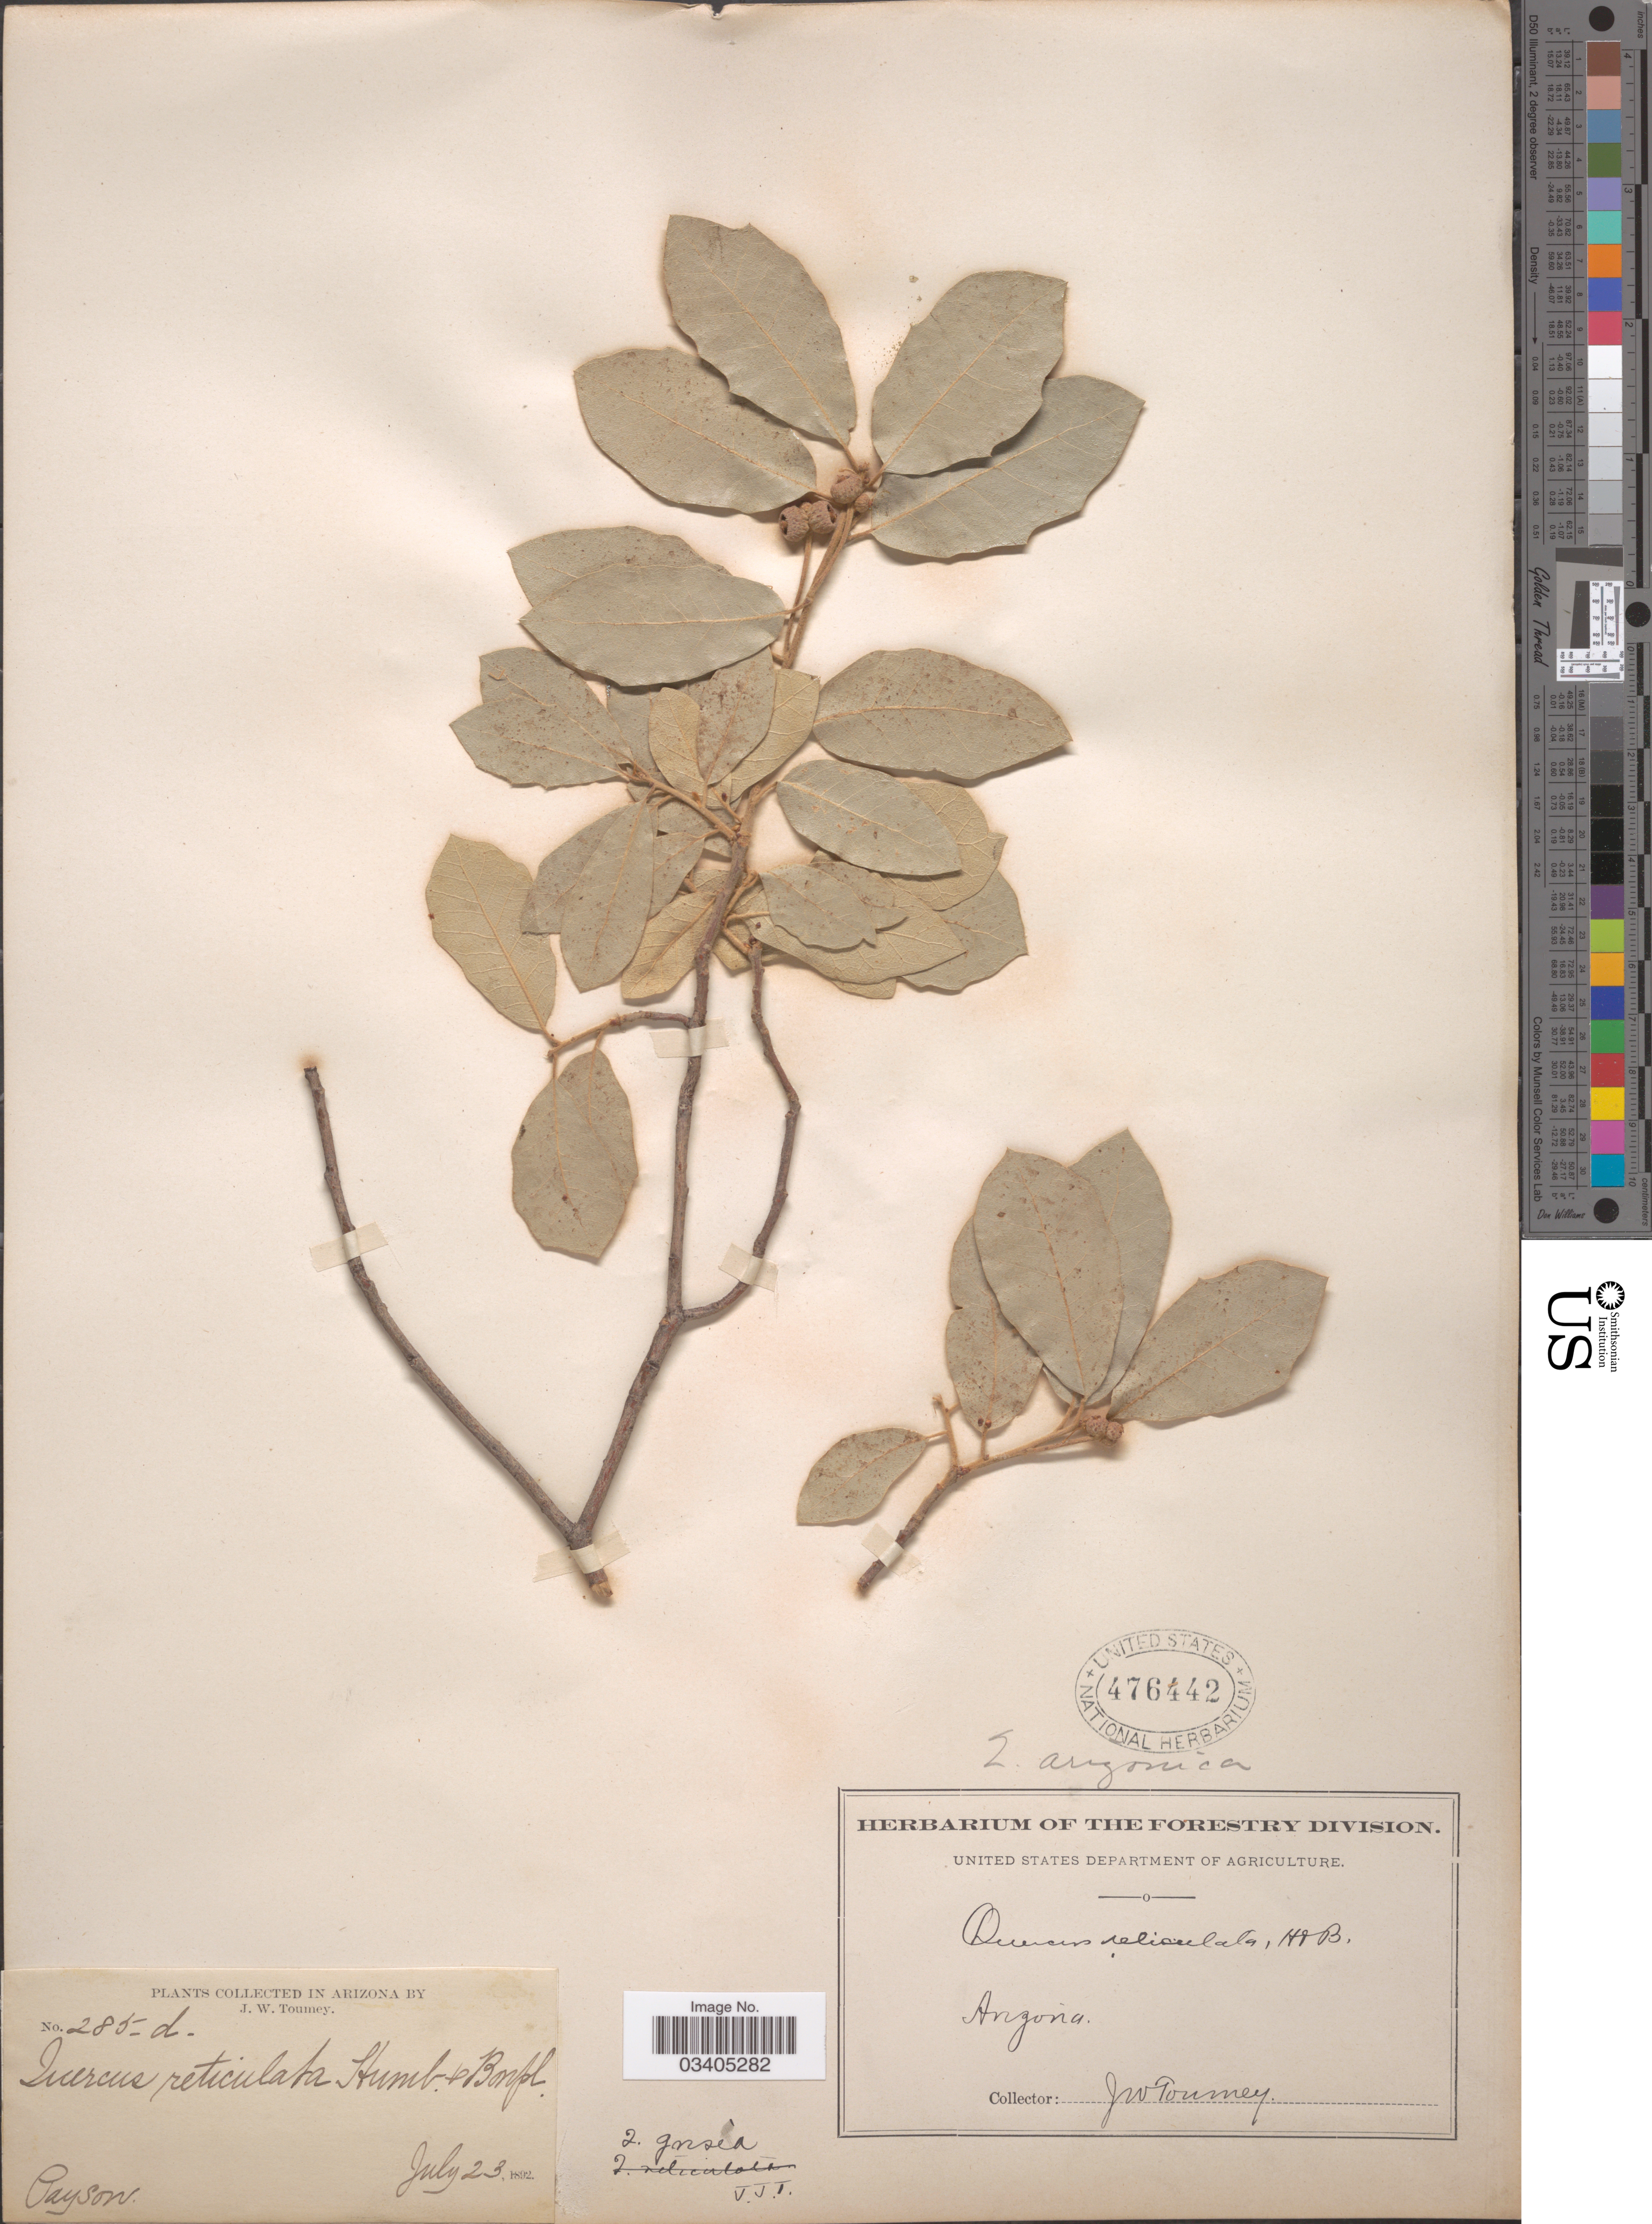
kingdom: Plantae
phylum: Tracheophyta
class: Magnoliopsida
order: Fagales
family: Fagaceae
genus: Quercus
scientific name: Quercus grisea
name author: Liebm.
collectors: J. W. Toumey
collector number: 285d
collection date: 1892-07-23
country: United States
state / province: Arizona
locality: Payson.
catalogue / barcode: US 476442